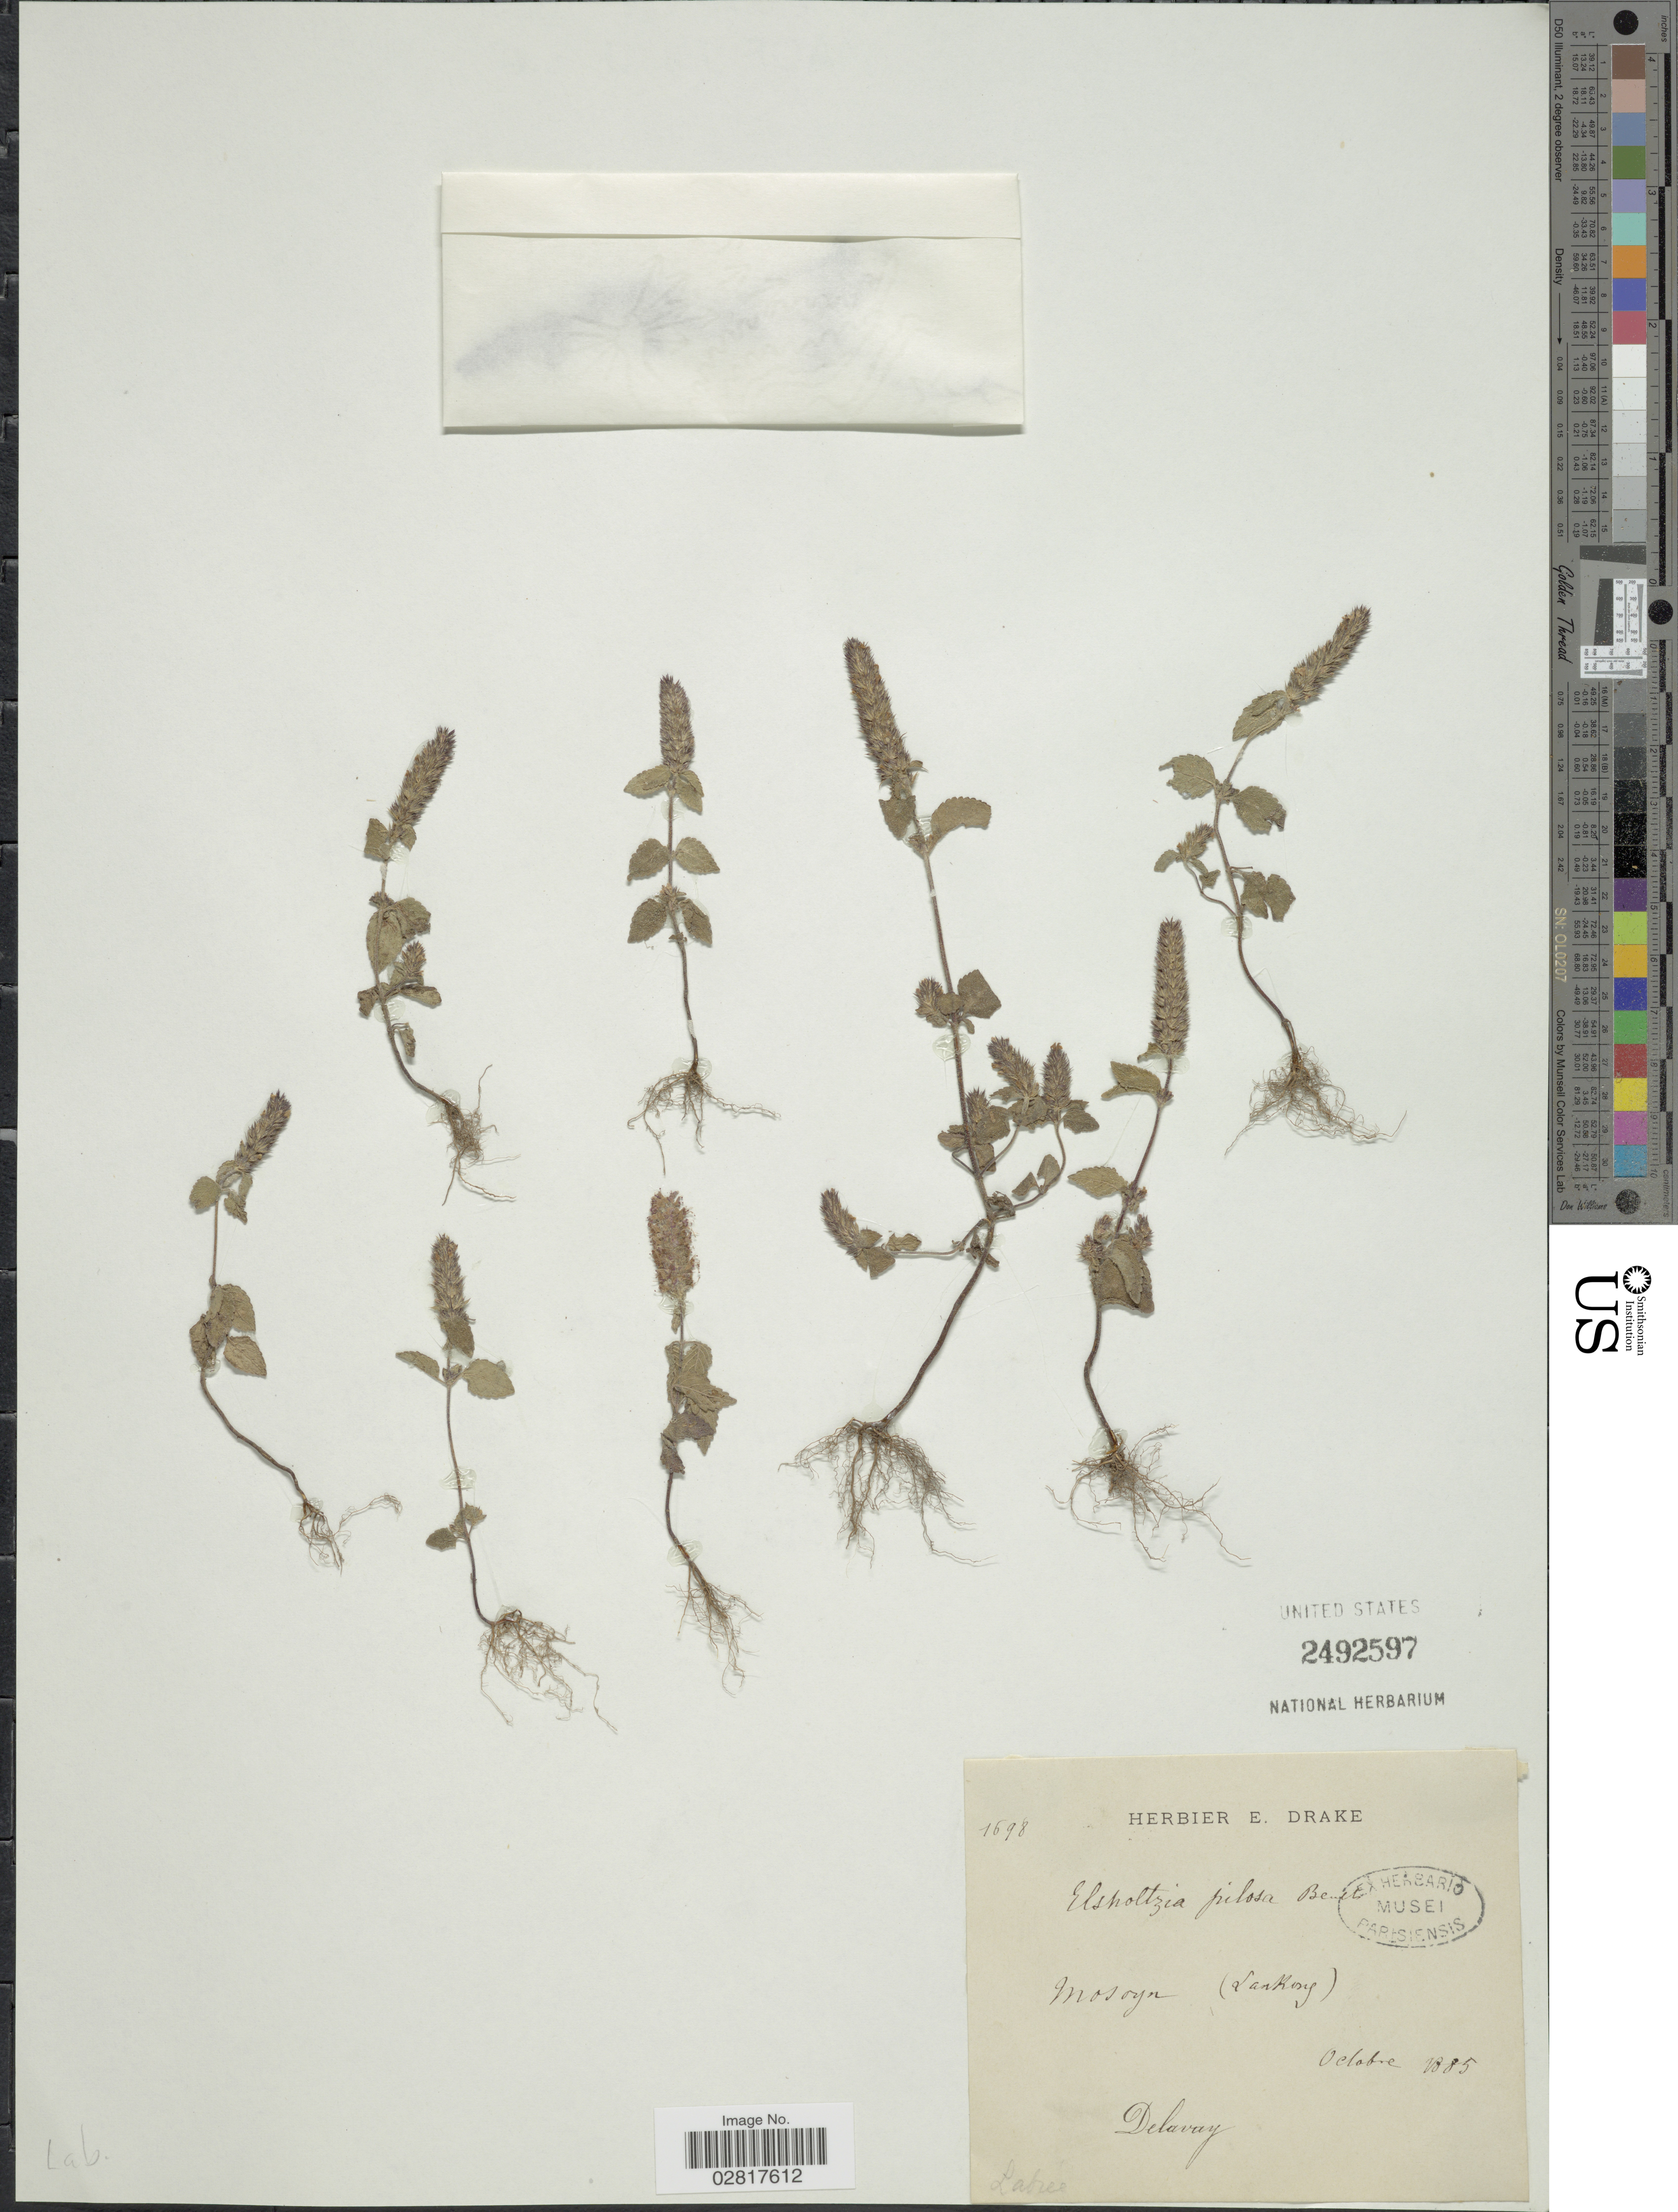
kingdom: Plantae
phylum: Tracheophyta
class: Magnoliopsida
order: Lamiales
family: Lamiaceae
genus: Elsholtzia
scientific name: Elsholtzia pilosa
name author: (Benth.) Benth.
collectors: Delavay, --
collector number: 1698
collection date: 1885-10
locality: Mosoyn (Lankong)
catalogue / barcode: US 2492597